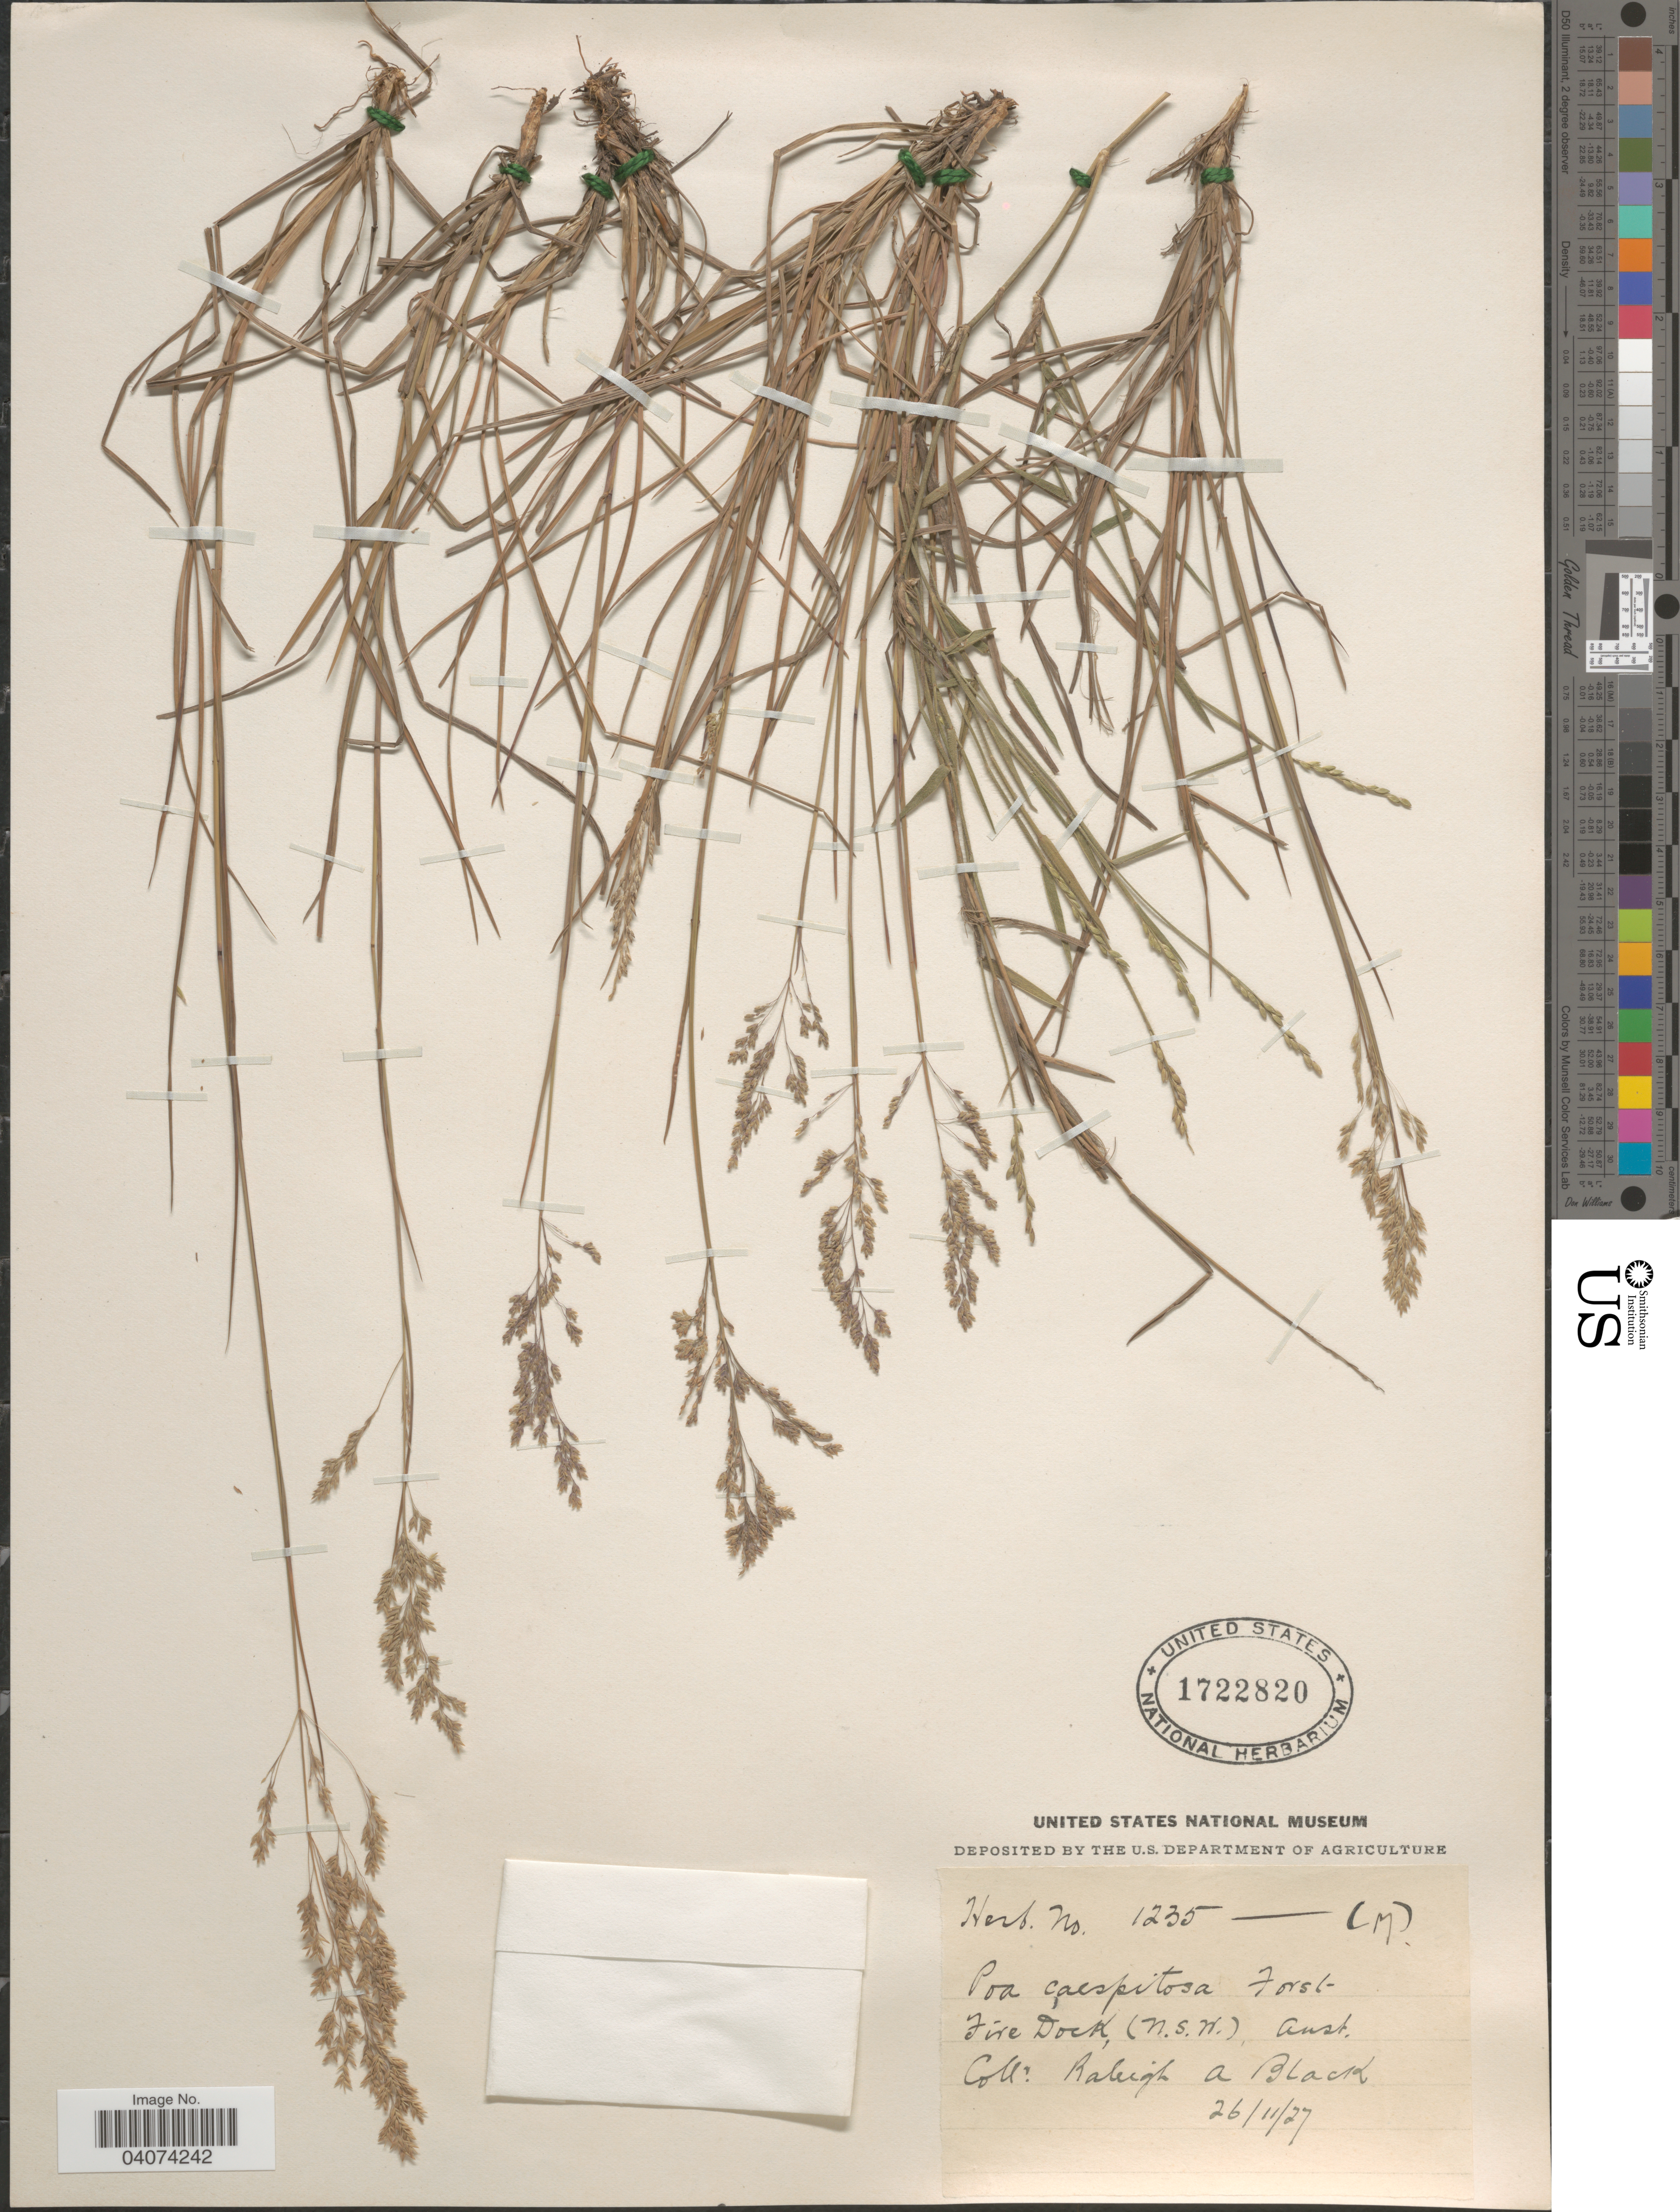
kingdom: Plantae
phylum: Tracheophyta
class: Liliopsida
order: Poales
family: Poaceae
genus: Poa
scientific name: Poa caespitosa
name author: Poir.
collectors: R. A. Black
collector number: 1235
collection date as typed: Transcribed d/m/y: 26/11/27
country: Australia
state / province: New South Wales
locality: Fire Dock.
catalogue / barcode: US 1722820